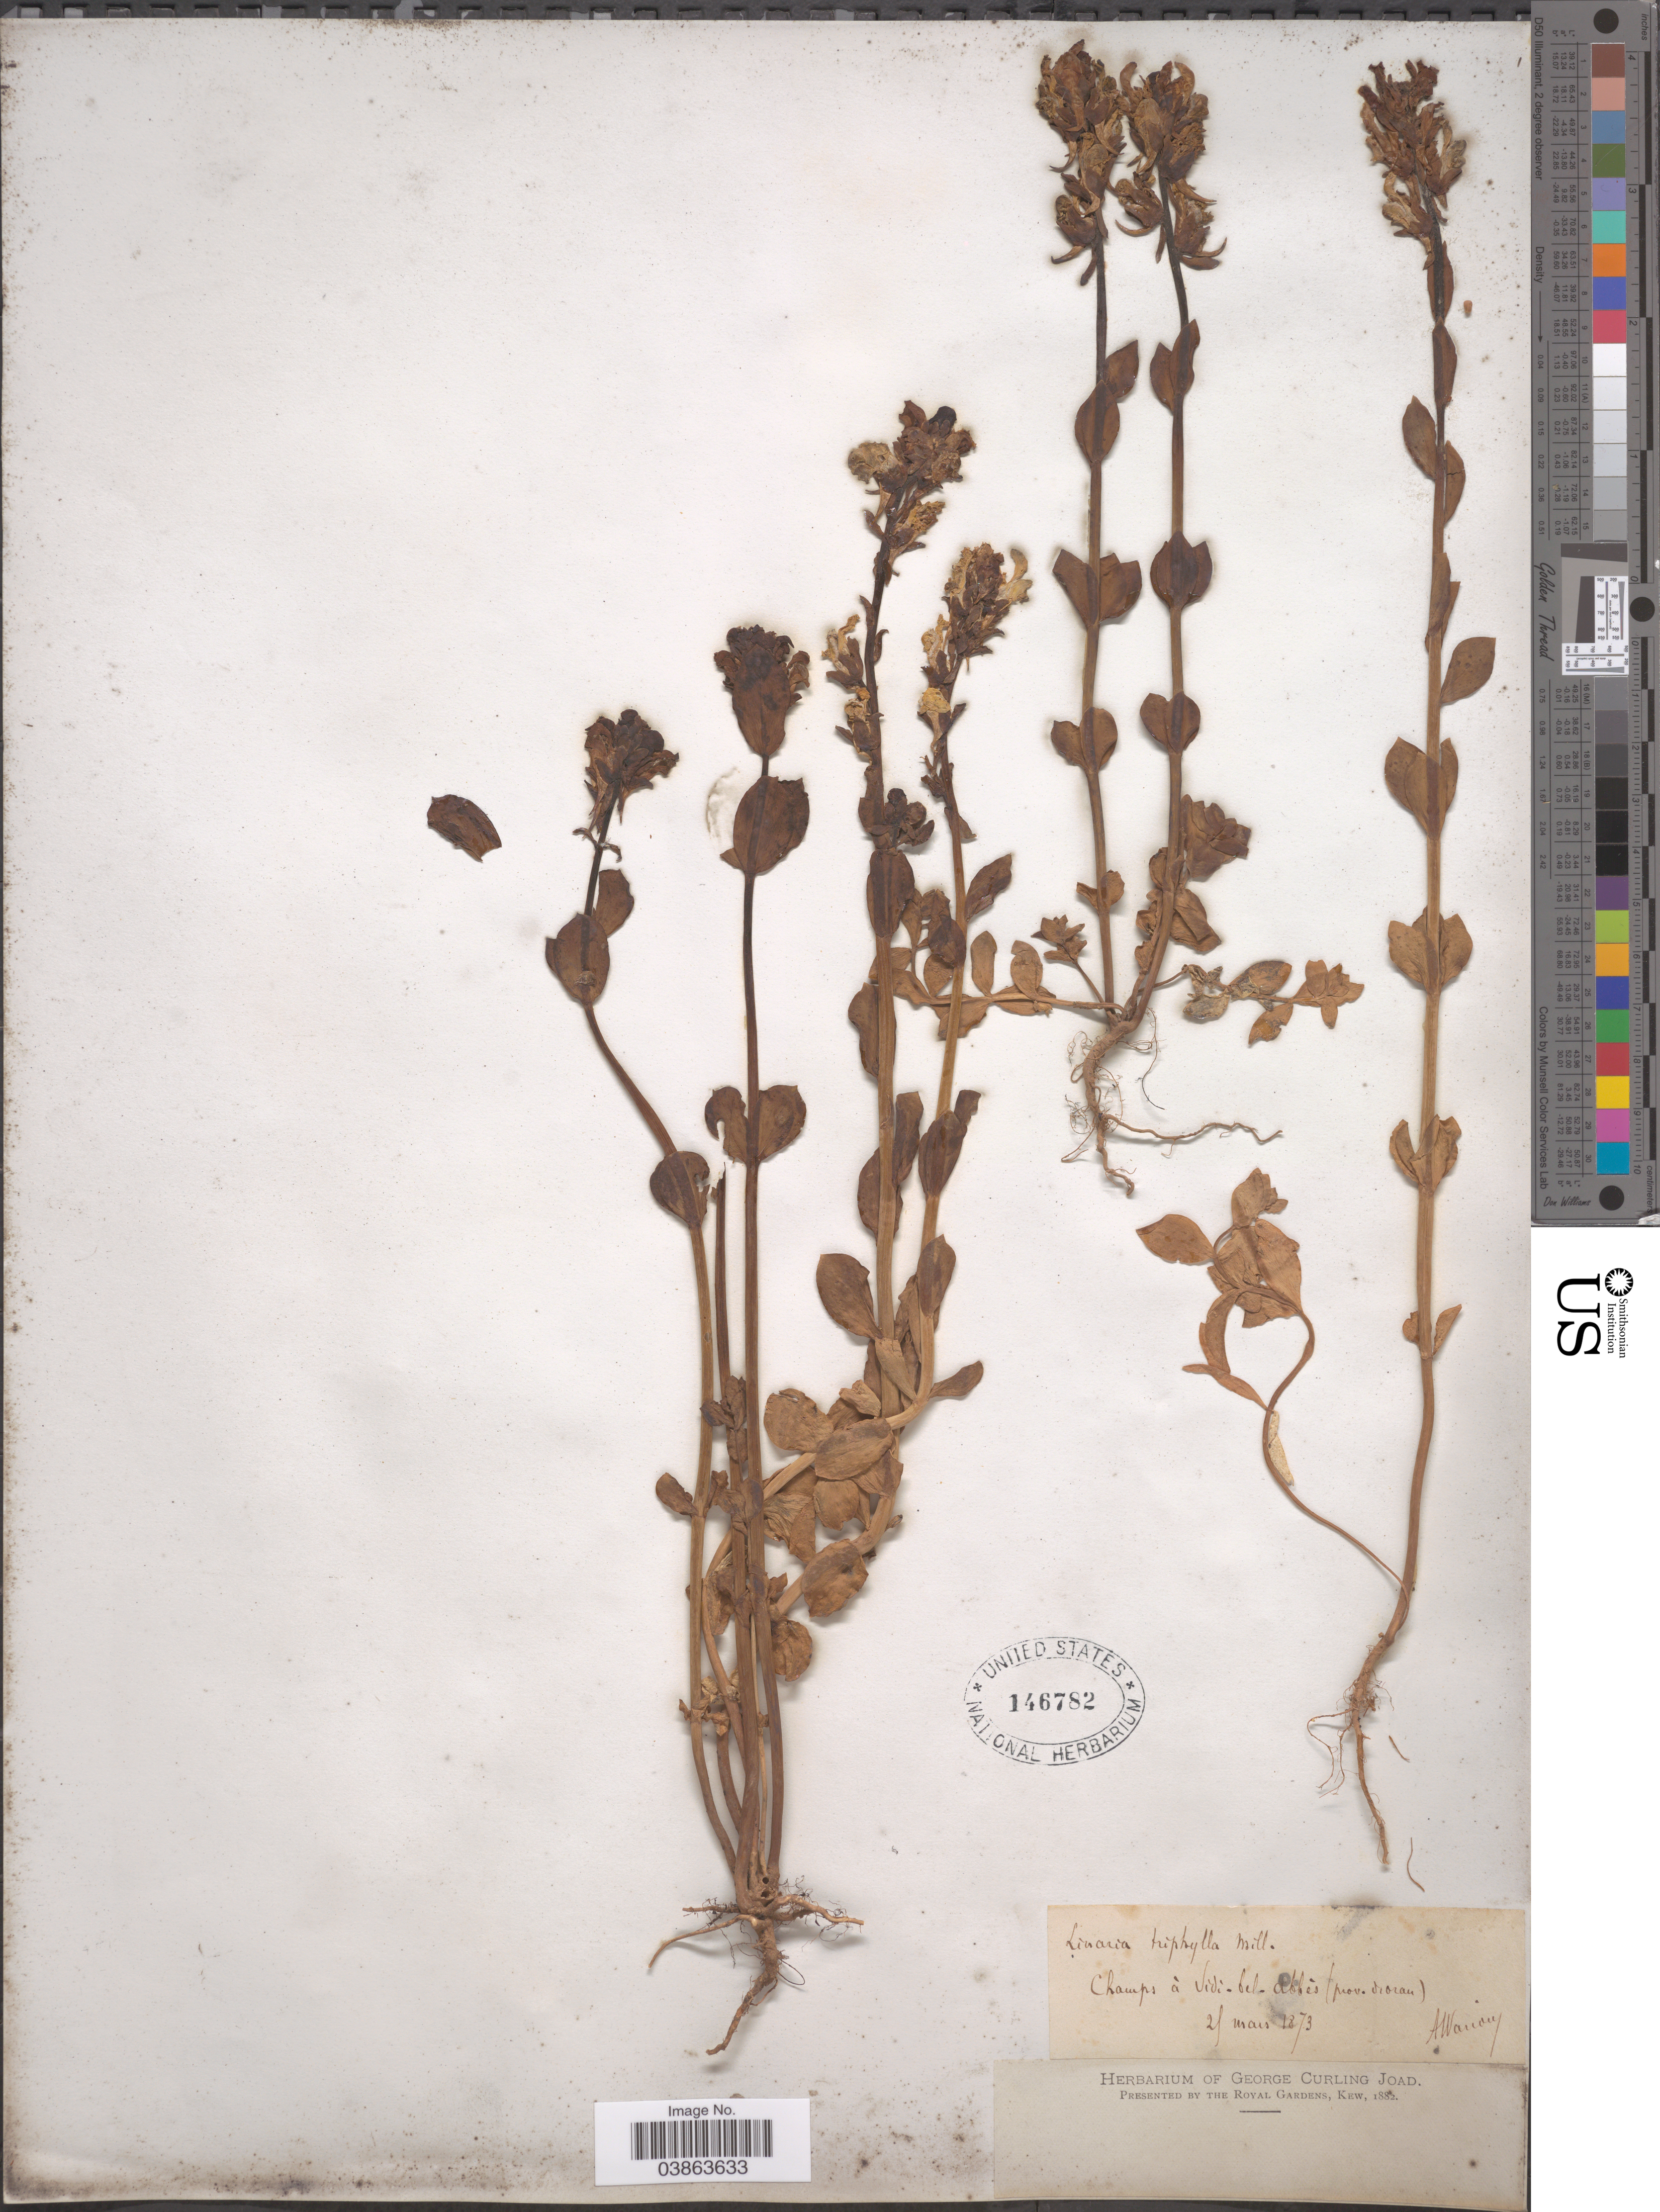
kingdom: Plantae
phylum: Tracheophyta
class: Magnoliopsida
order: Lamiales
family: Plantaginaceae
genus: Linaria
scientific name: Linaria triphylla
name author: (L.) Mill.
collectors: A. Warion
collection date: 1873-03-29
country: Algeria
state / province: Oran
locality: Champs à Sidi-bel-Abbés (prov. d'Oran).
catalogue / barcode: US 146782